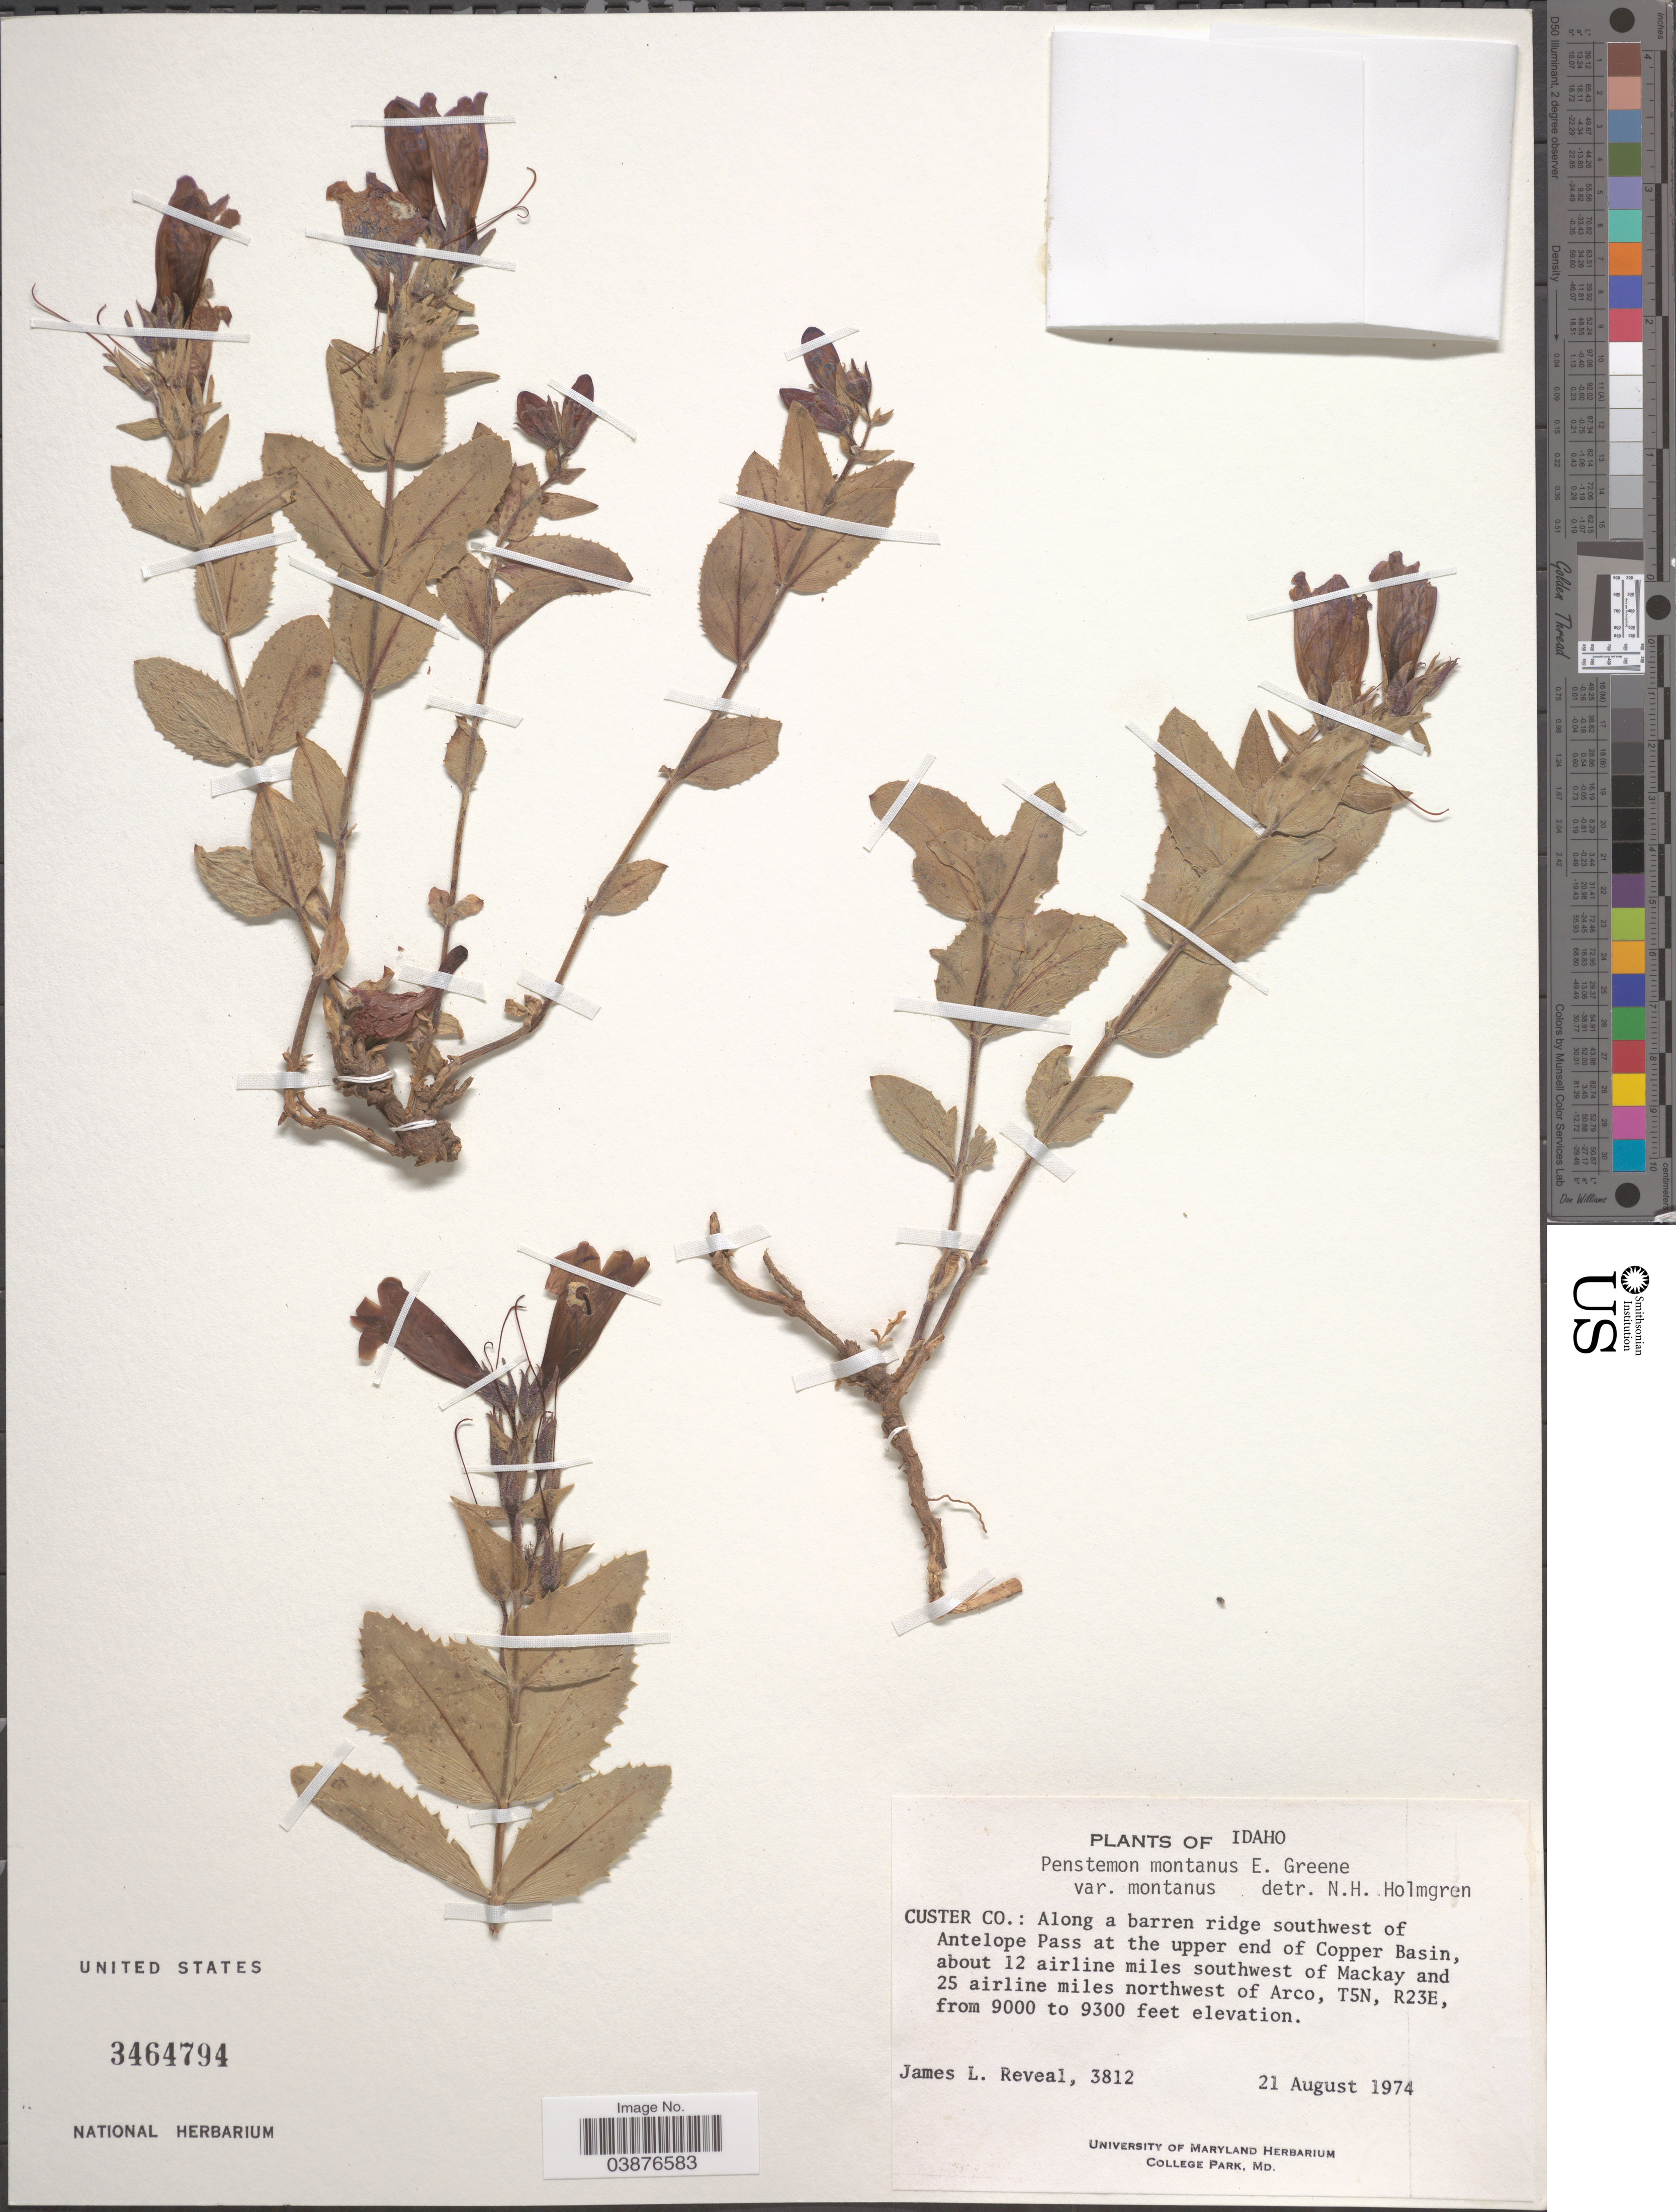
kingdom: Plantae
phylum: Tracheophyta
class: Magnoliopsida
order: Lamiales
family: Plantaginaceae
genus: Penstemon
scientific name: Penstemon montanus var. montanus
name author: Greene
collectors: J. L. Reveal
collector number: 3812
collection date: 1974-08-21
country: United States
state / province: Idaho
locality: Custer Co.: Along a barren ridge southwest of Antelope Pass at the upper end of Copper Basin, about 12 airline miles southwest of Mackay and 25 airline miles northwest of Arco, T5N, R23E.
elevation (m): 2743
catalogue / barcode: US 3464794